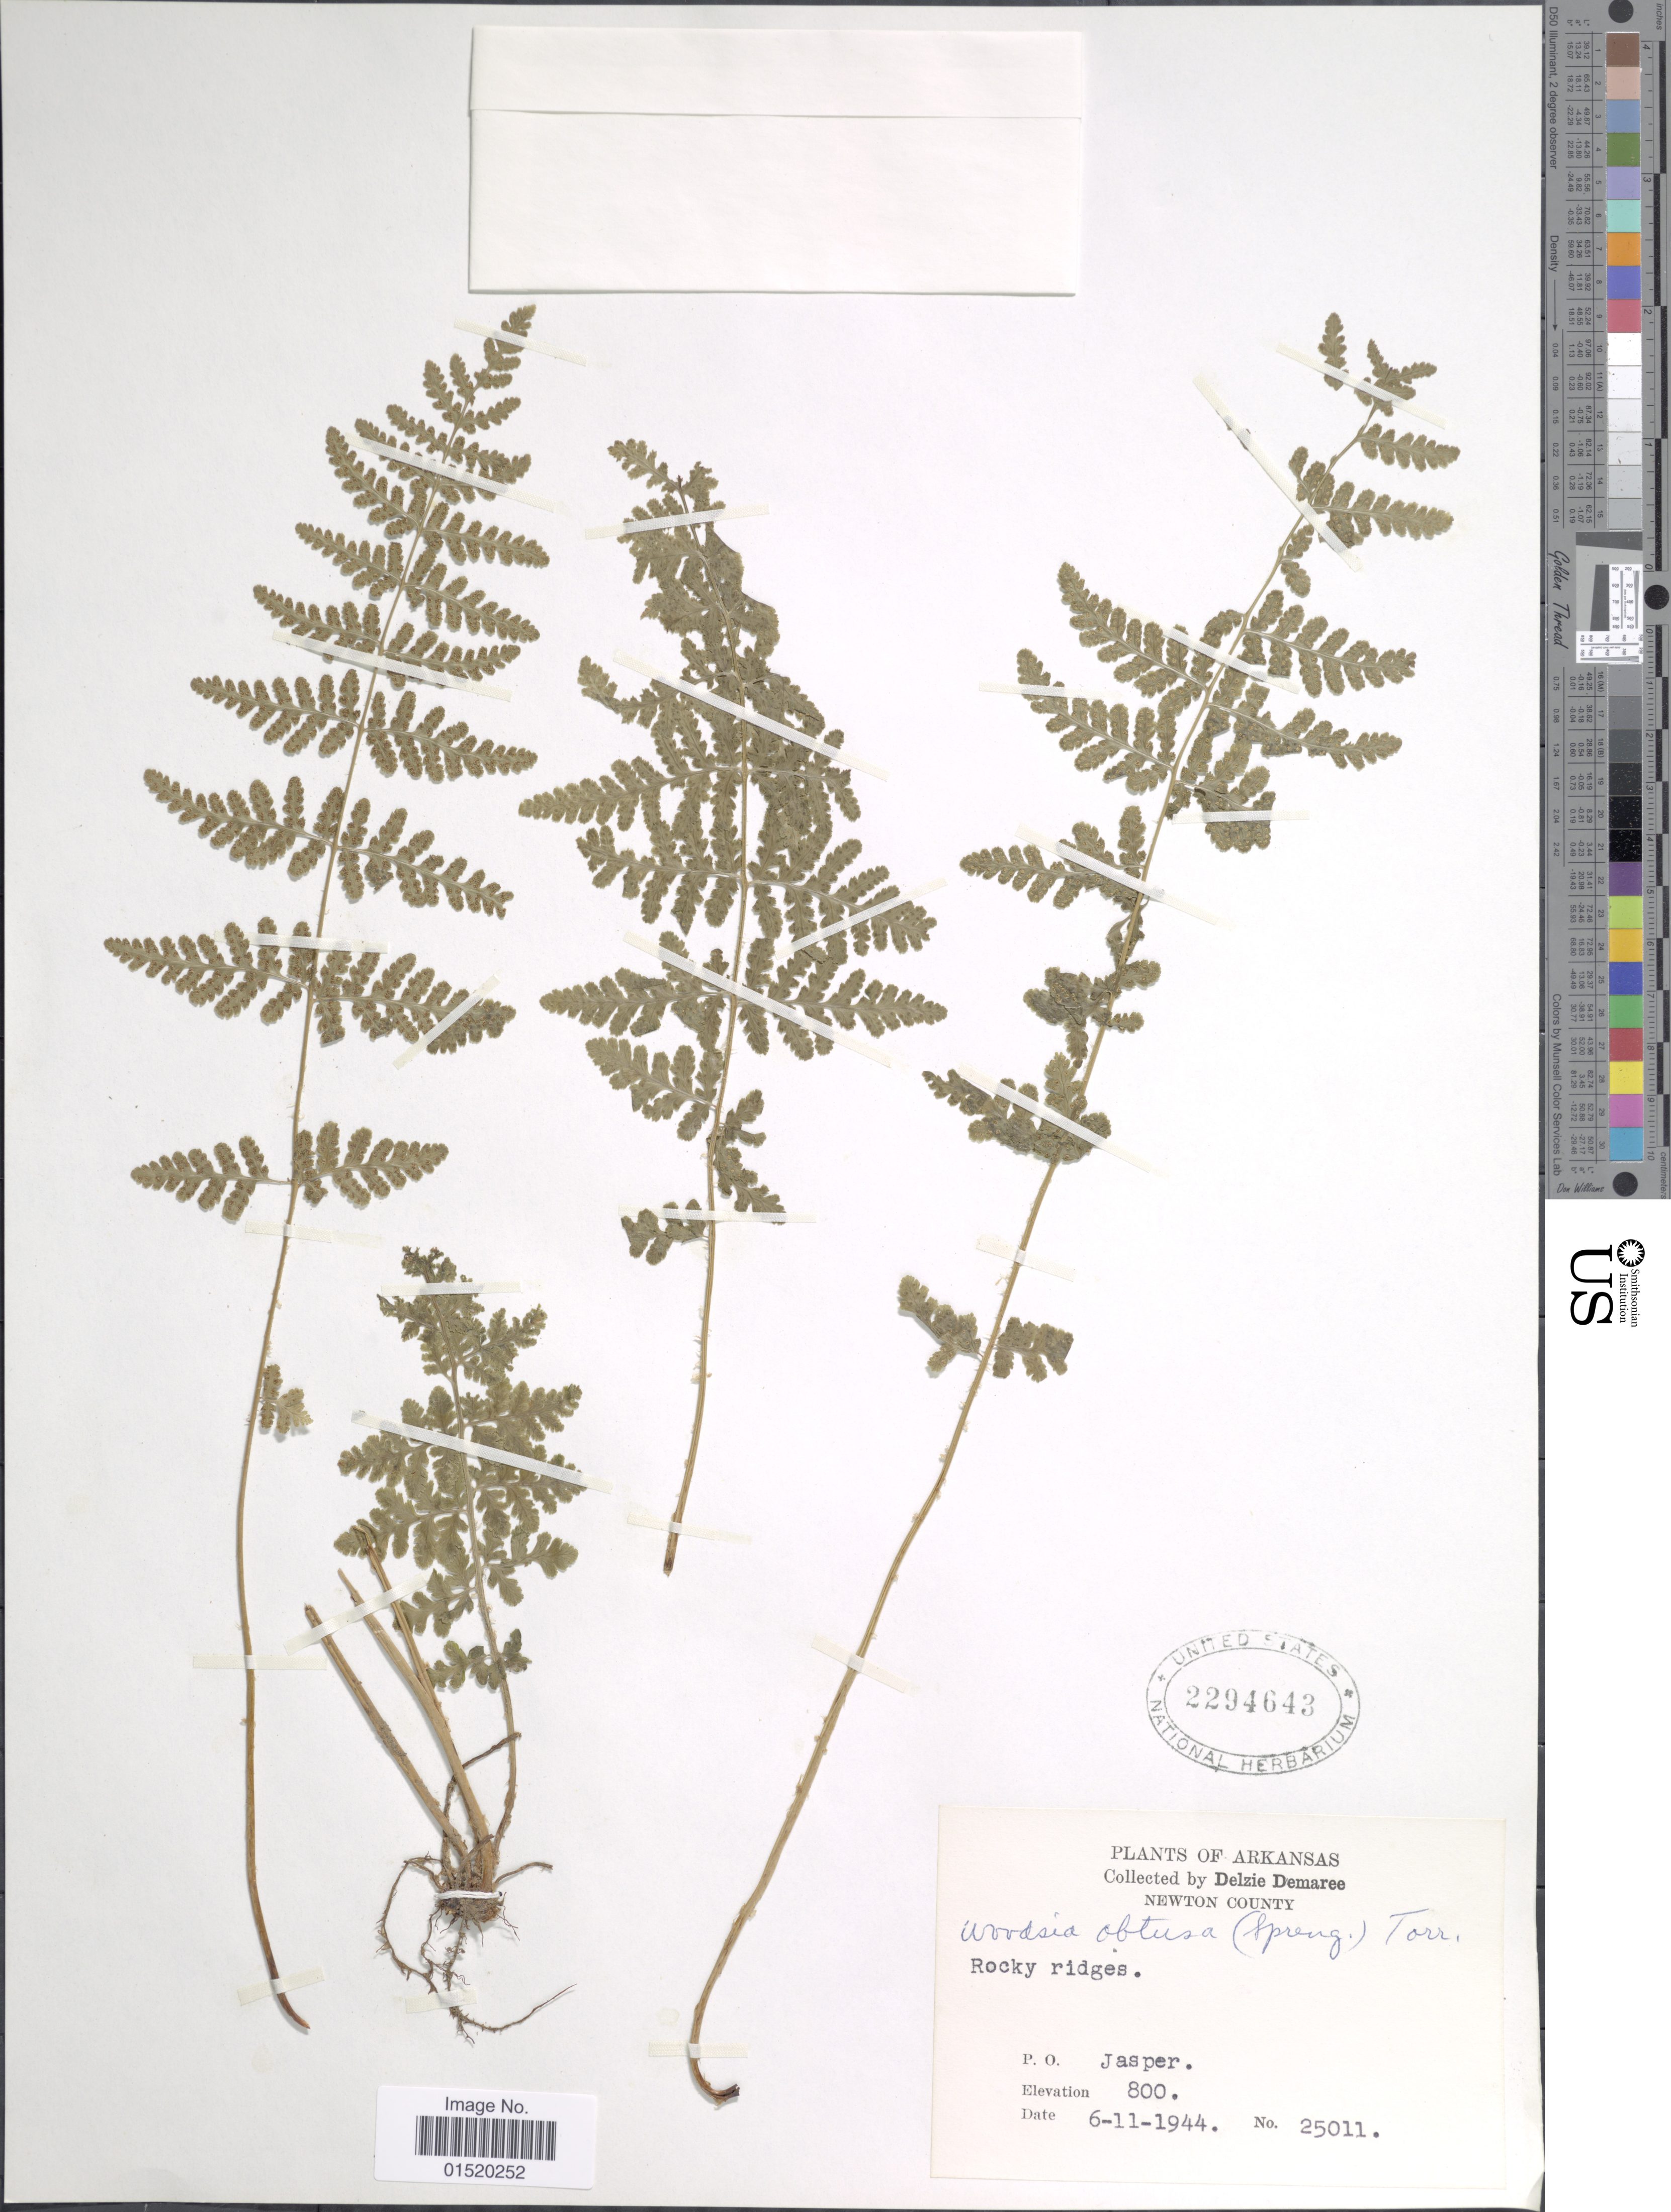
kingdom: Plantae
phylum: Tracheophyta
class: Polypodiopsida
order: Polypodiales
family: Woodsiaceae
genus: Woodsia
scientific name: Woodsia obtusa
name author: (Spreng.) Torr.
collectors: D. Demaree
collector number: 25011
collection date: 1944-06-11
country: United States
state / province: Arkansas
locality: Newton County, Rocky ridges, P.O. Jasper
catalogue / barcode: US 2294643